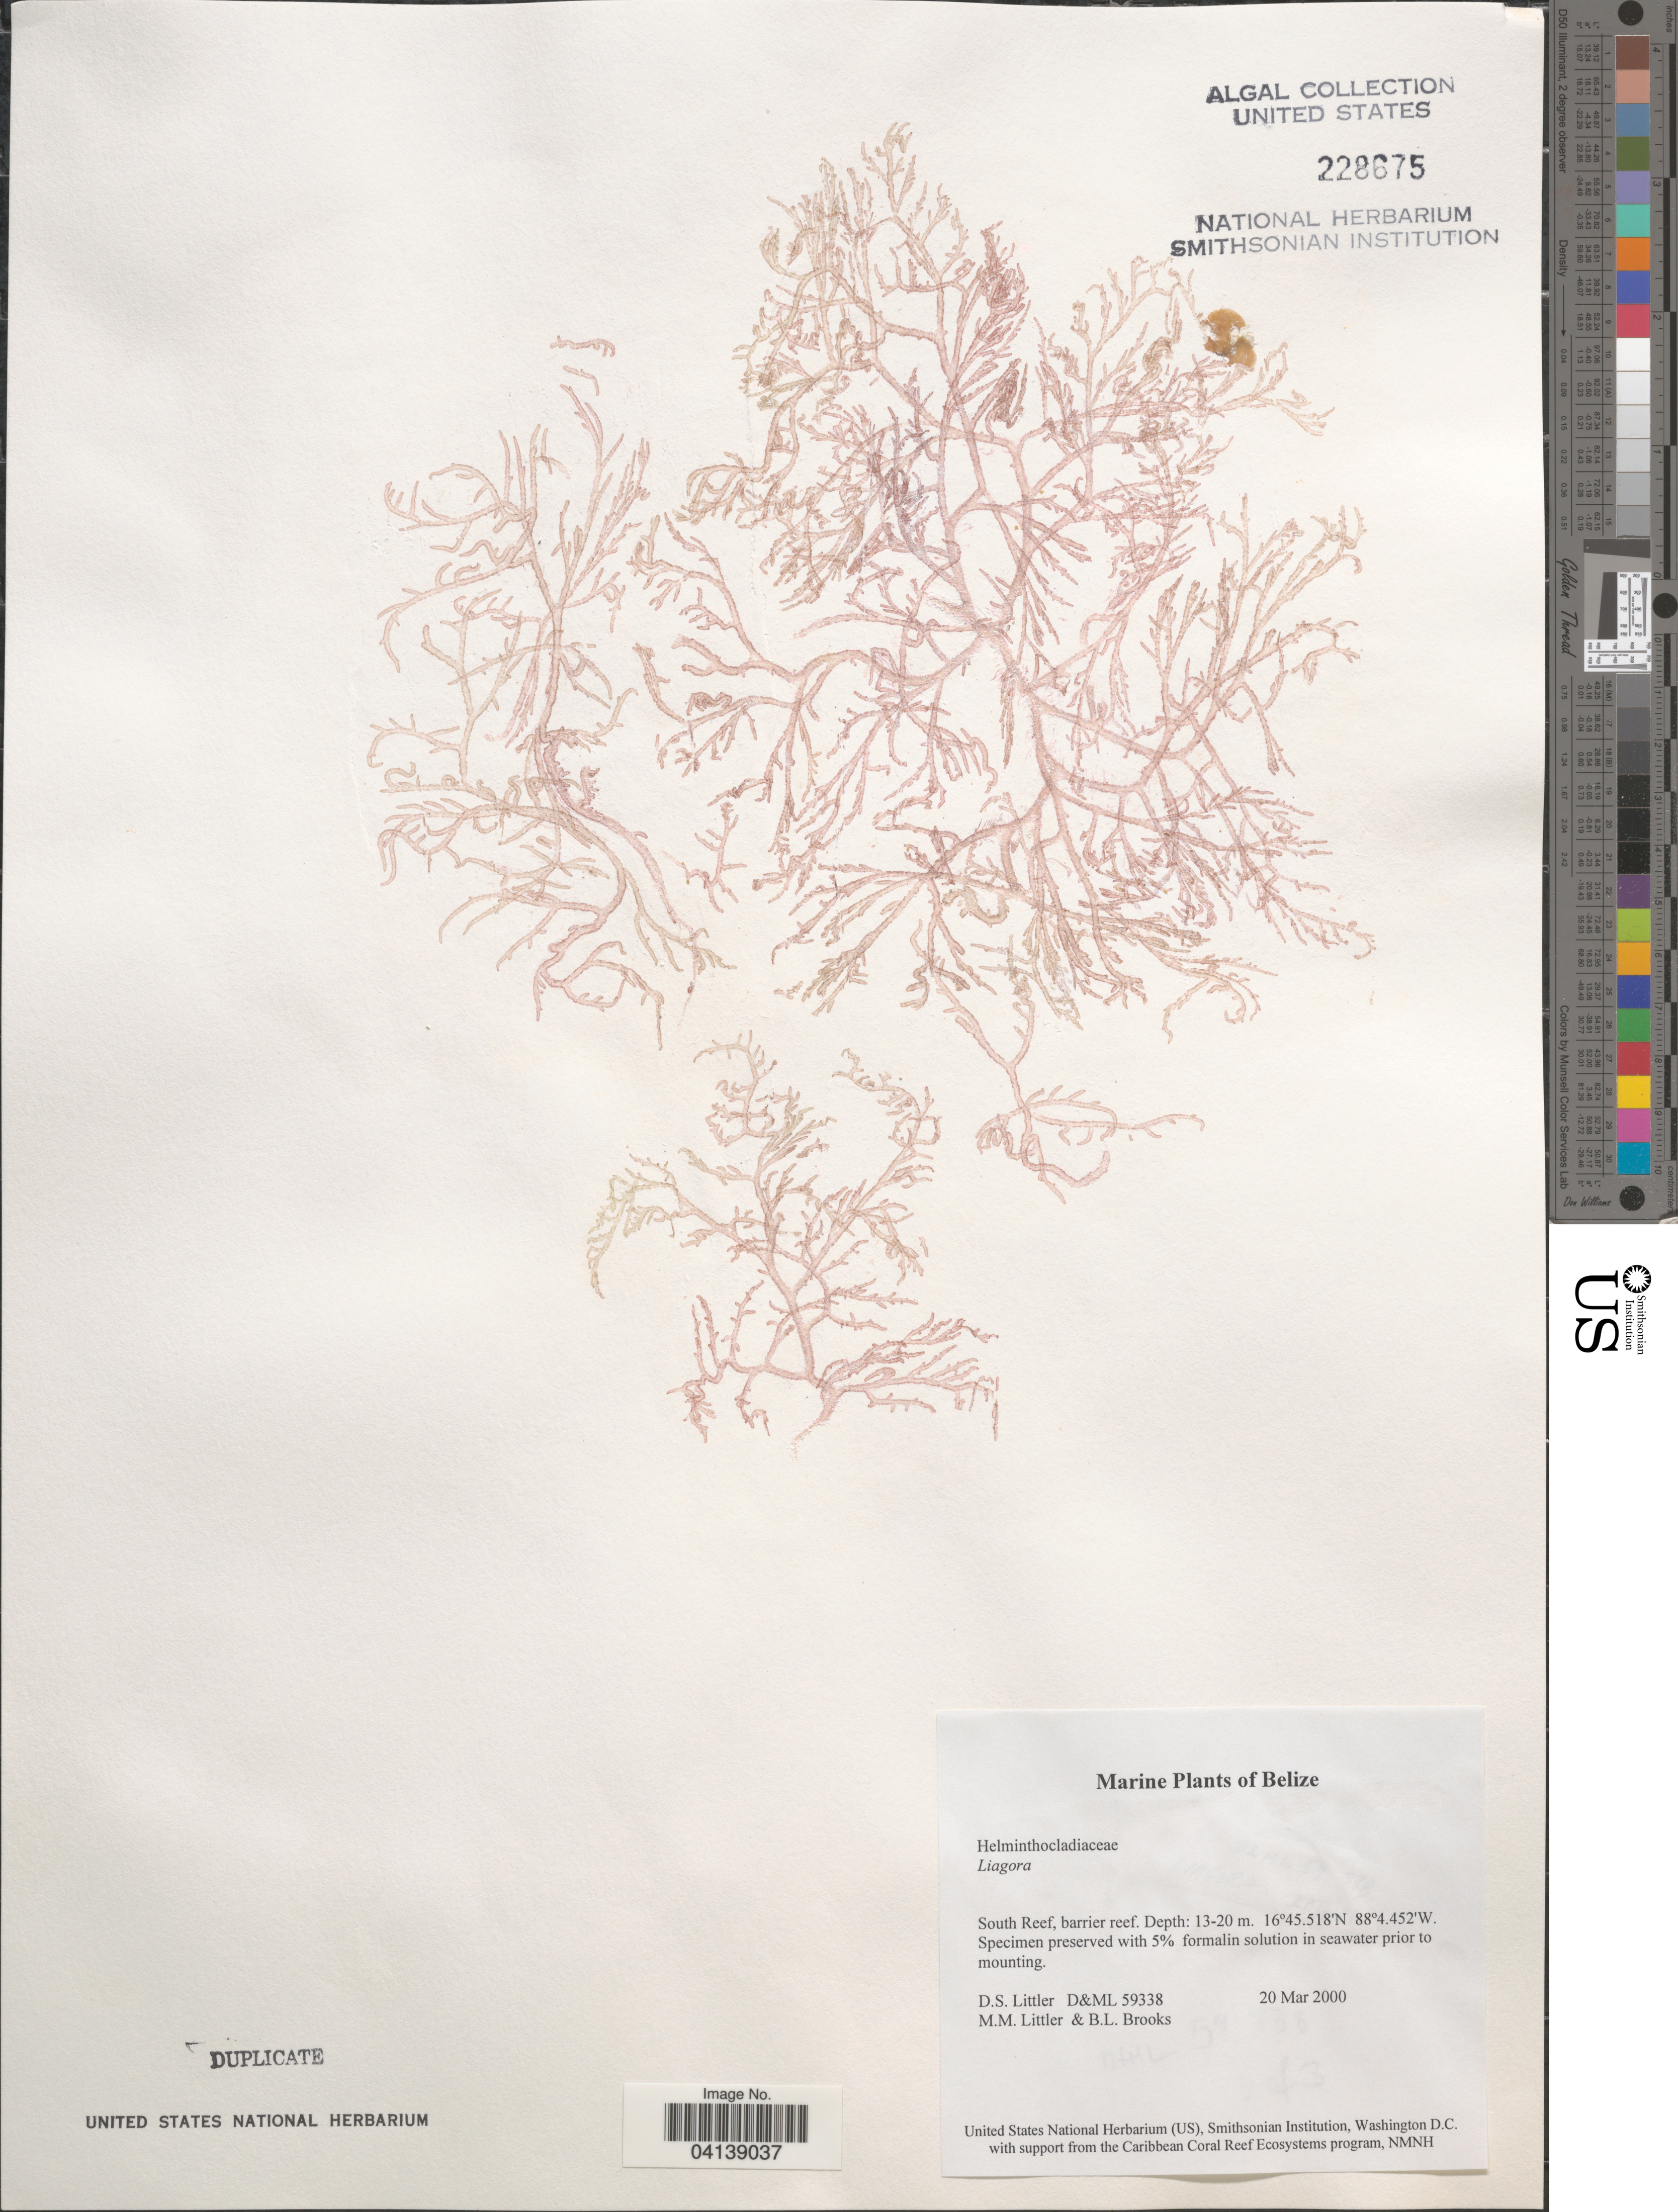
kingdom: Plantae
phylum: Rhodophyta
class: Florideophyceae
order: Nemaliales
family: Liagoraceae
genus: Liagora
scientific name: Liagora sp.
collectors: D. S. Littler & B. Brooks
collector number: D&ML 59338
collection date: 2000-03-20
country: Belize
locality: South Reef, barrier reef.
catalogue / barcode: US 228675